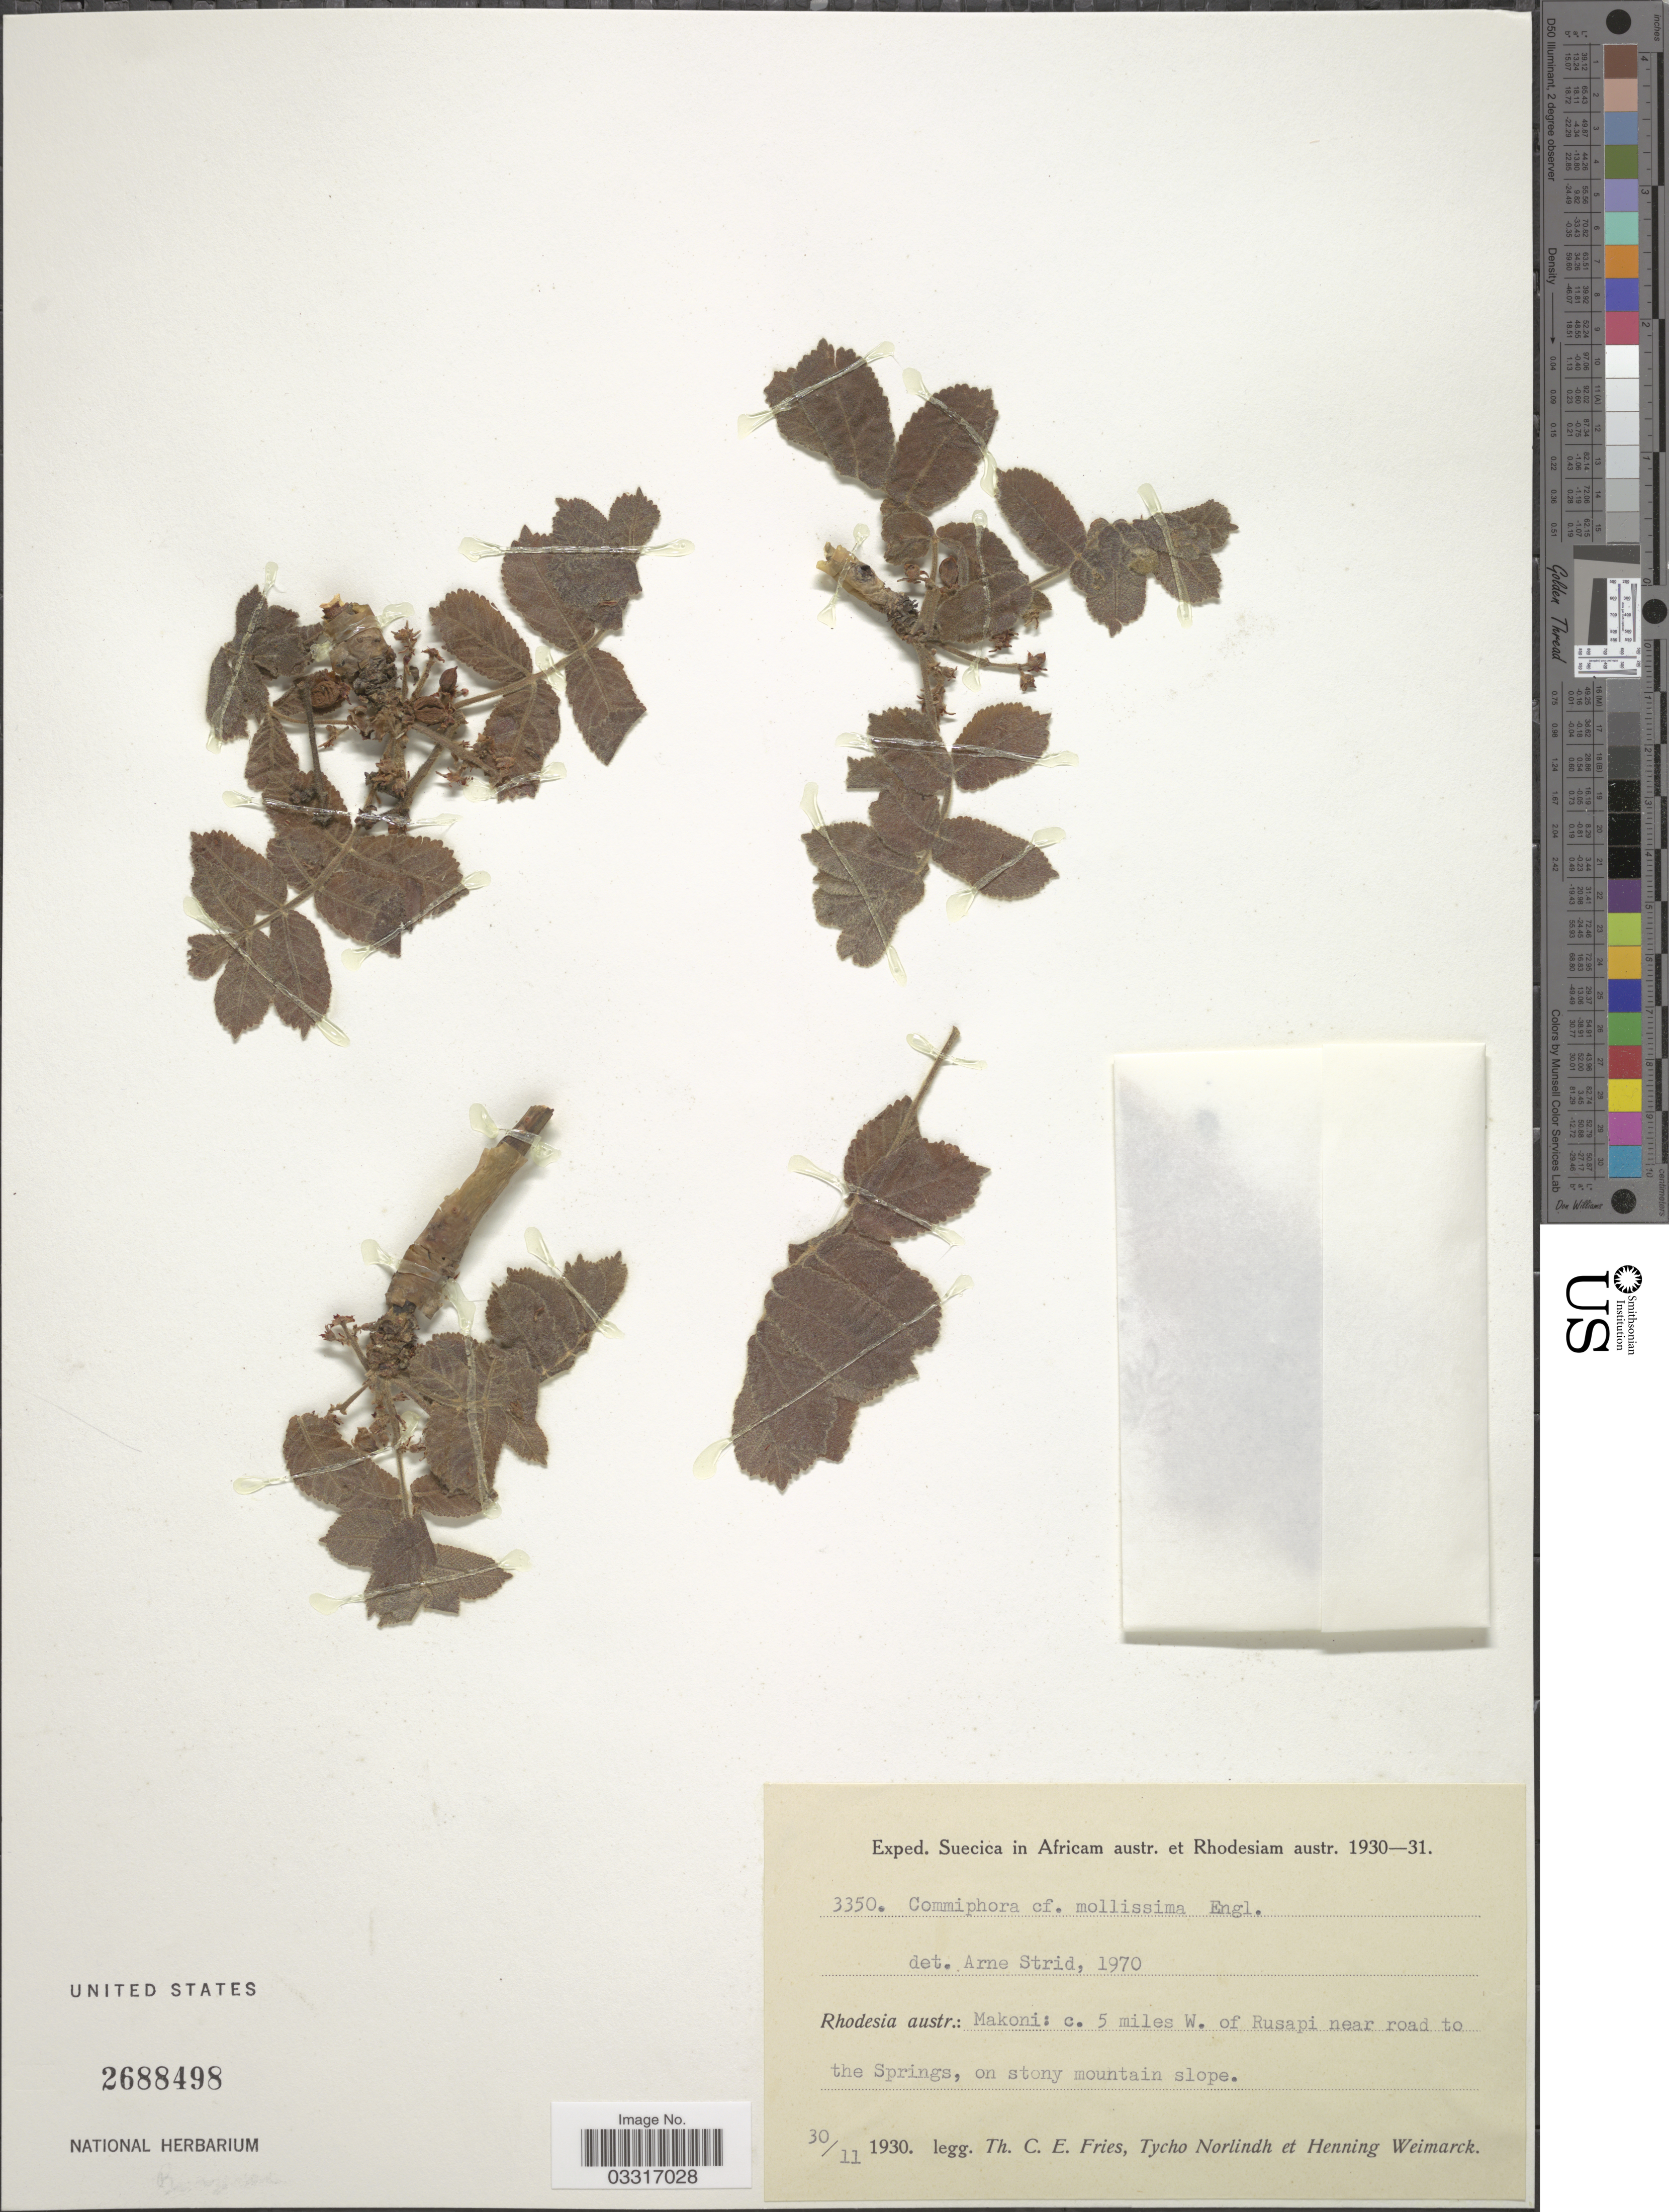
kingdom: Plantae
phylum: Tracheophyta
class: Magnoliopsida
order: Sapindales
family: Burseraceae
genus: Commiphora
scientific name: Commiphora mollissima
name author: Engl.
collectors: T. C. E. Fries & N. T. Norlindh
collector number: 3350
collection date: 1930-11-30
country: Zimbabwe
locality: Suecica in Africam austr. et Rhodesiam austr. Rhodesia austr.: Makoni: c. 5 miles W. of Rusapi near road to the Springs, on stony mountain slopes.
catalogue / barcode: US 2688498